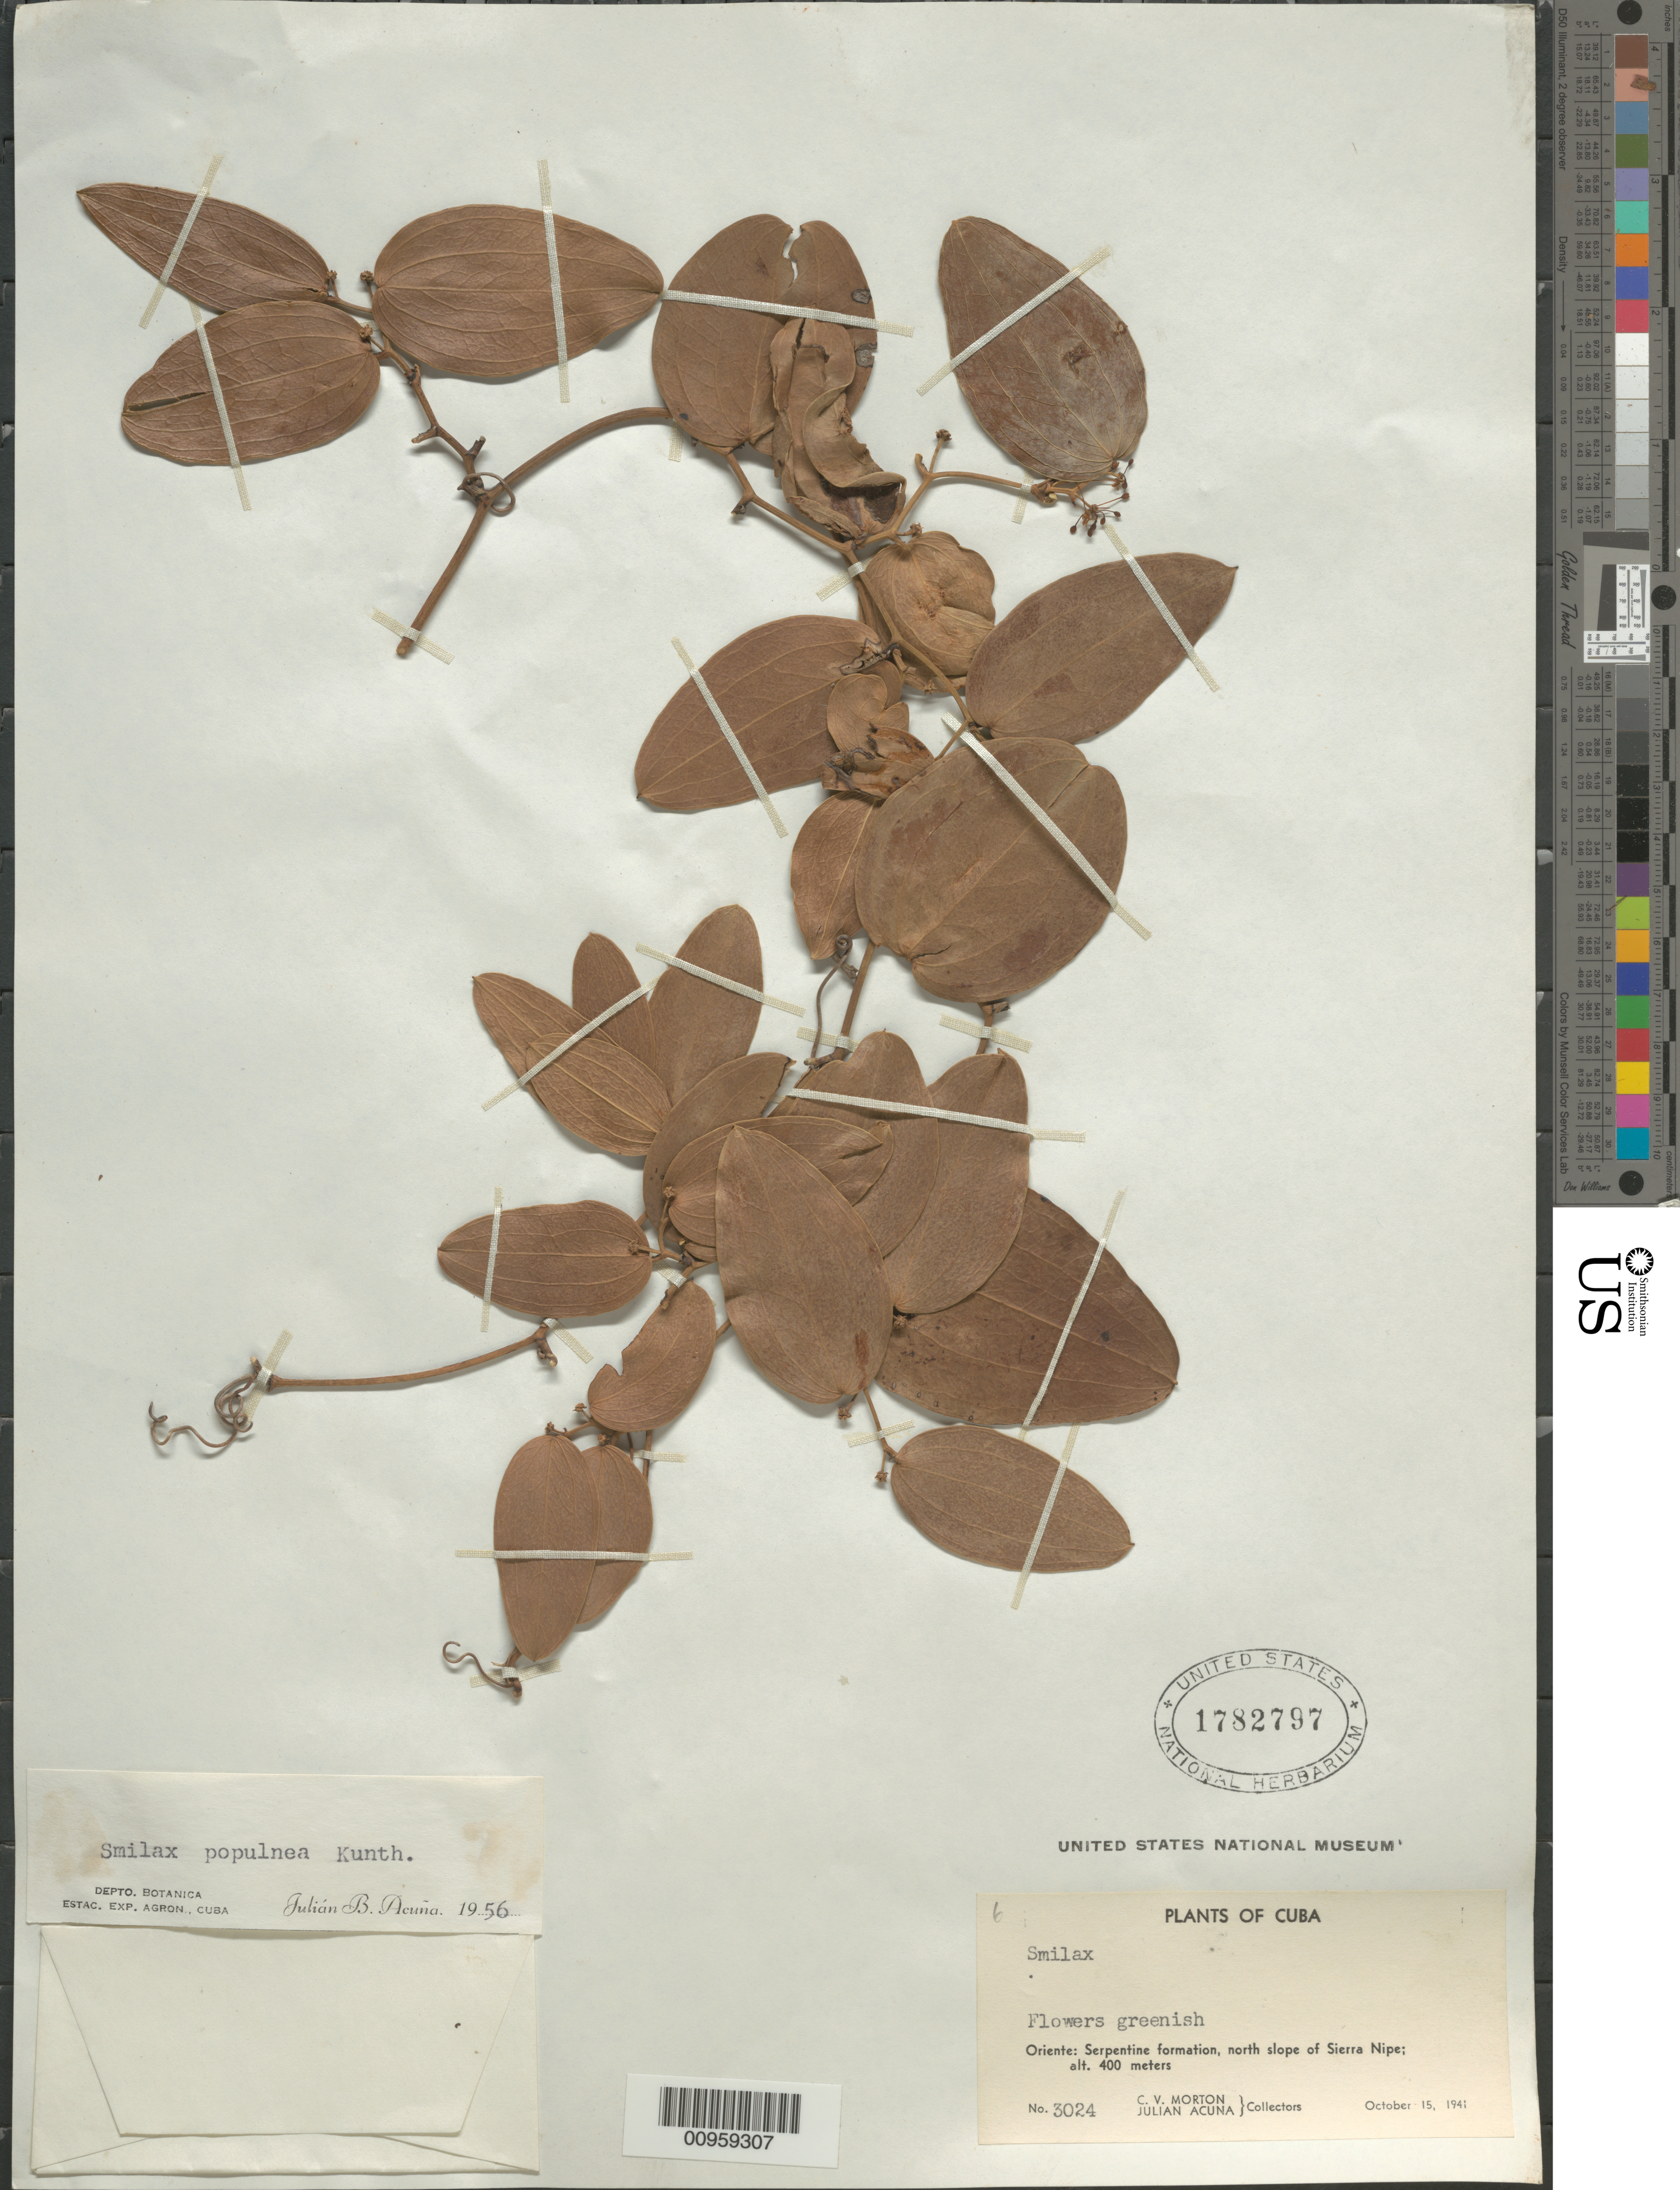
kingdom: Plantae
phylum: Tracheophyta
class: Liliopsida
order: Liliales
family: Smilacaceae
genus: Smilax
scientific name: Smilax populnea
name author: Kunth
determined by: Acuña, J. B.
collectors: C. V. Morton & J. Acuña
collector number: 3024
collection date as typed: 15 Oct 1941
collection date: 1941-10-15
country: Cuba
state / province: Holguín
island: Cuba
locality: North slope of Sierra Nipe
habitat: Serpentine formation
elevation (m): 400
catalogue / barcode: US 1782797